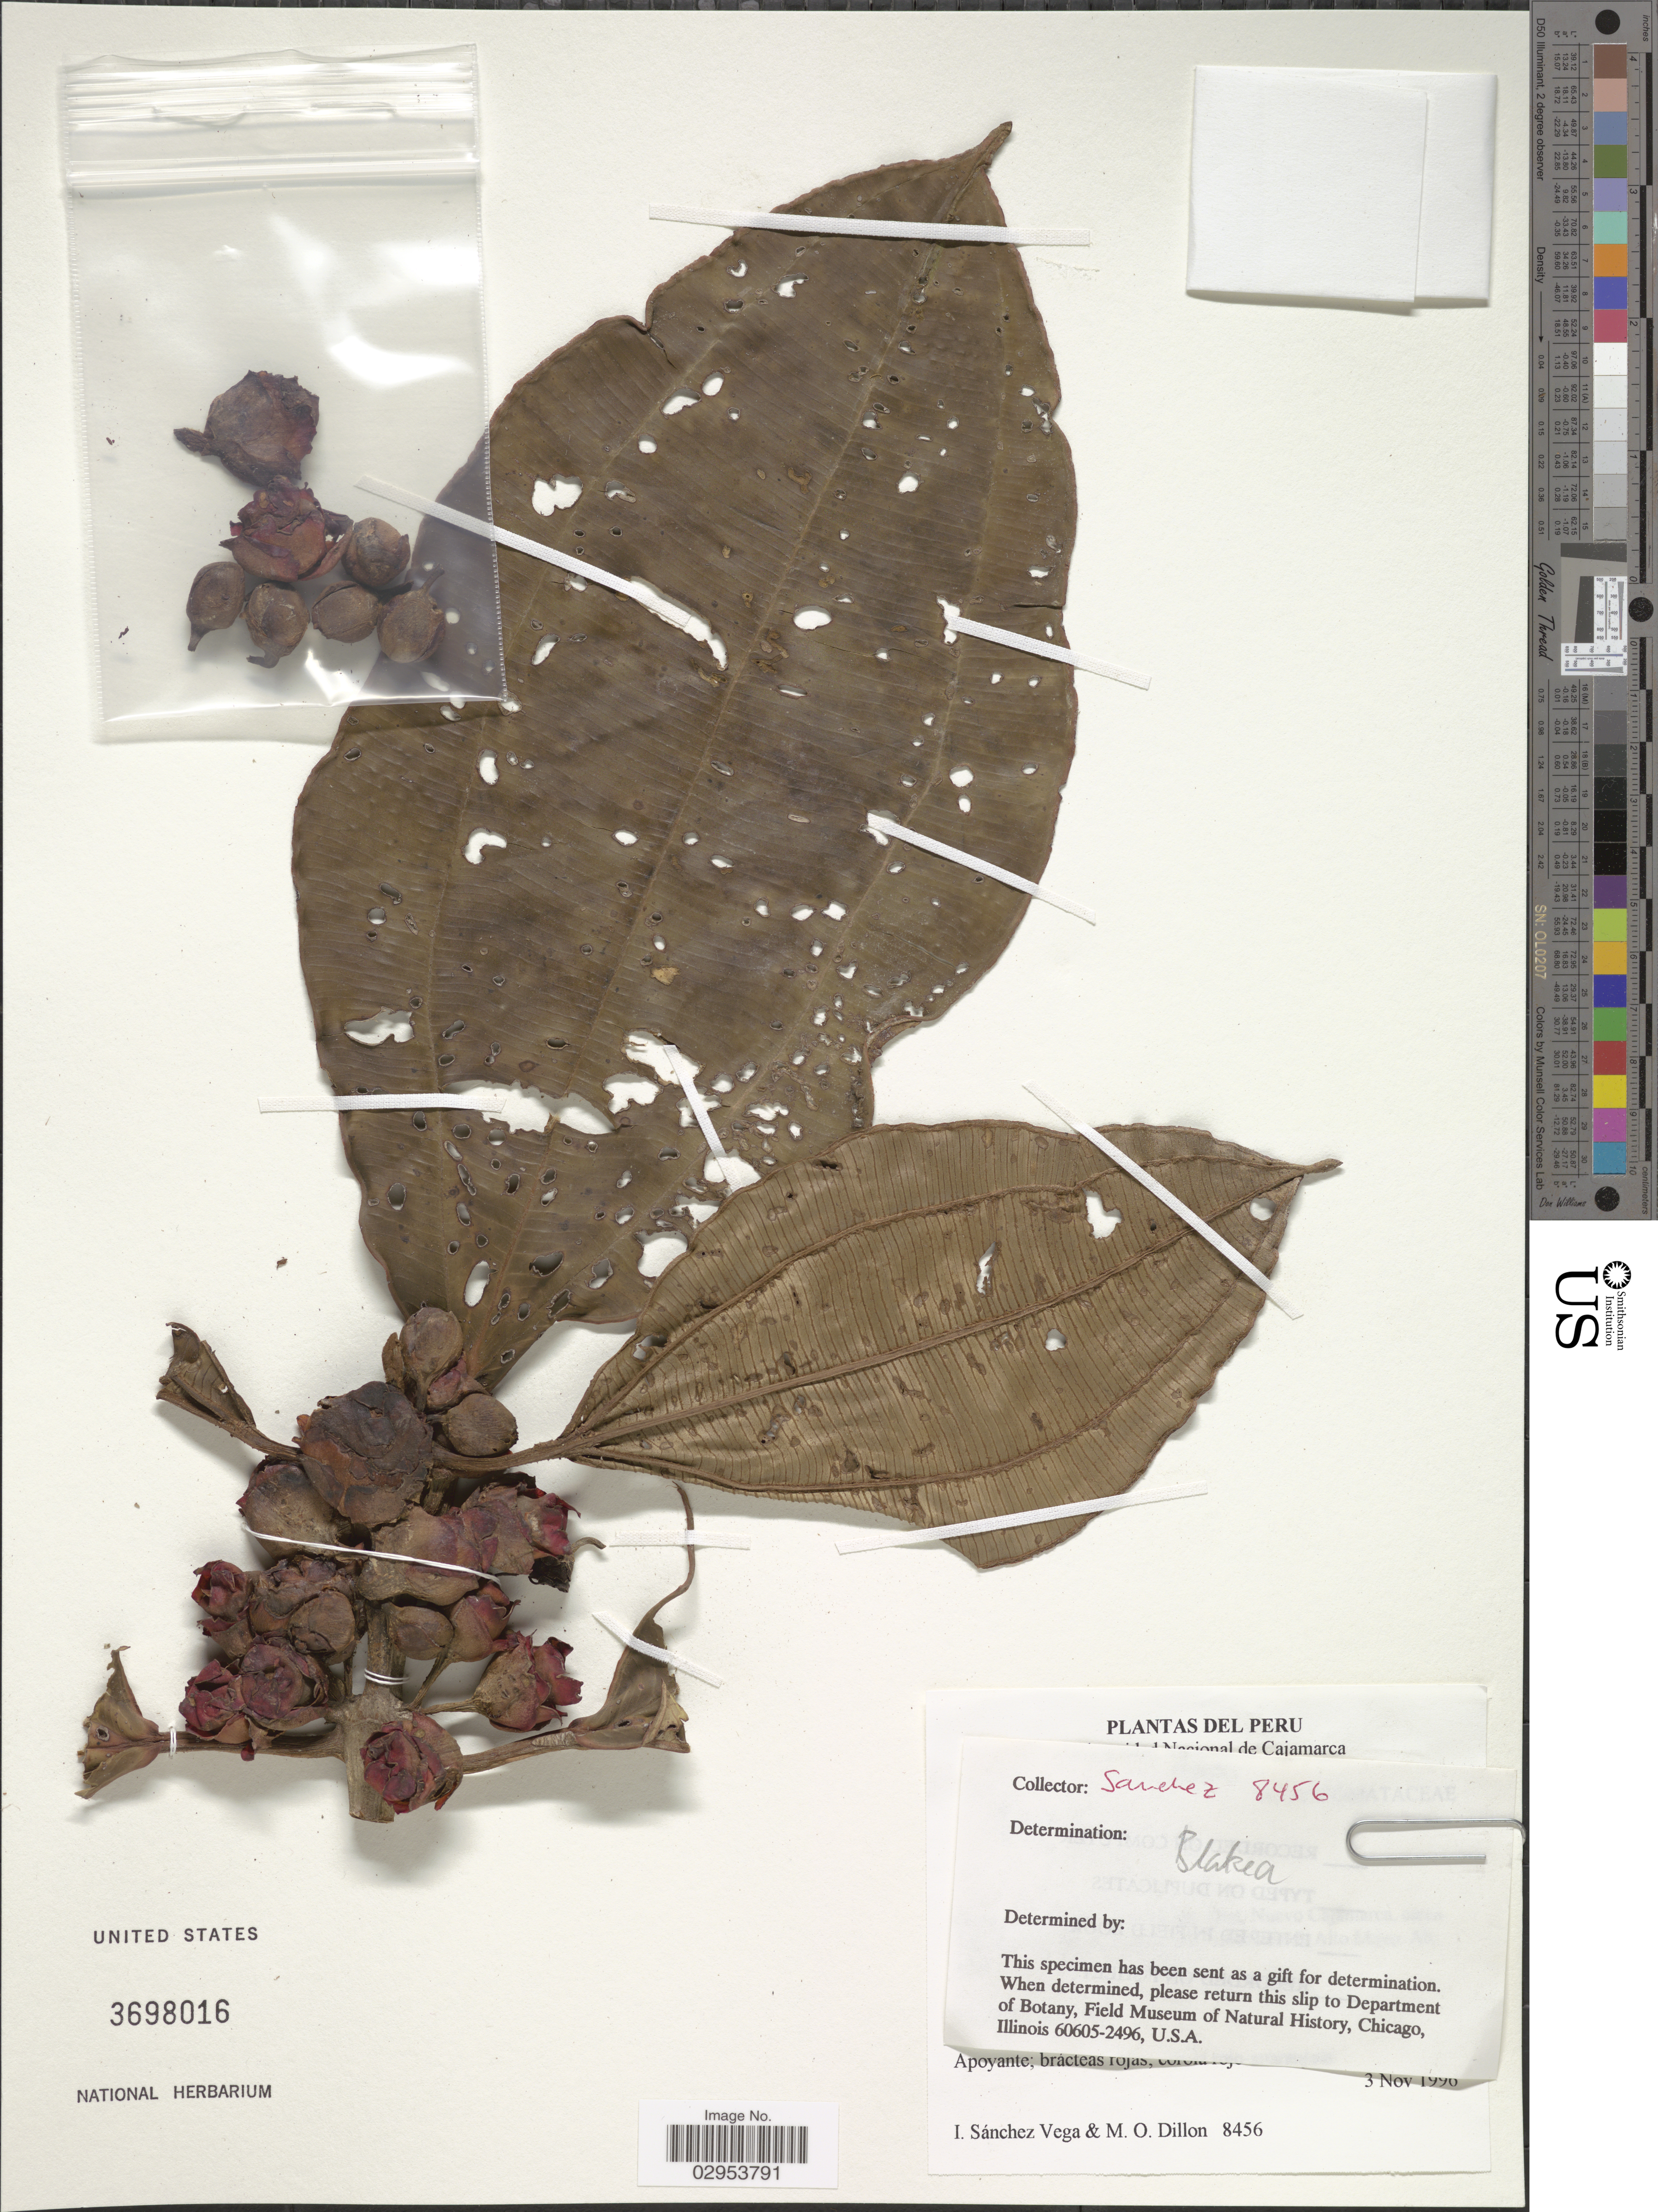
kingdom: Plantae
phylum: Tracheophyta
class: Magnoliopsida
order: Myrtales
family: Melastomataceae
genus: Blakea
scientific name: Blakea sp.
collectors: I. Sánchez Vega & M. O. Dillon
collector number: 8456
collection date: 1996-11-03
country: Peru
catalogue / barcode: US 3698016